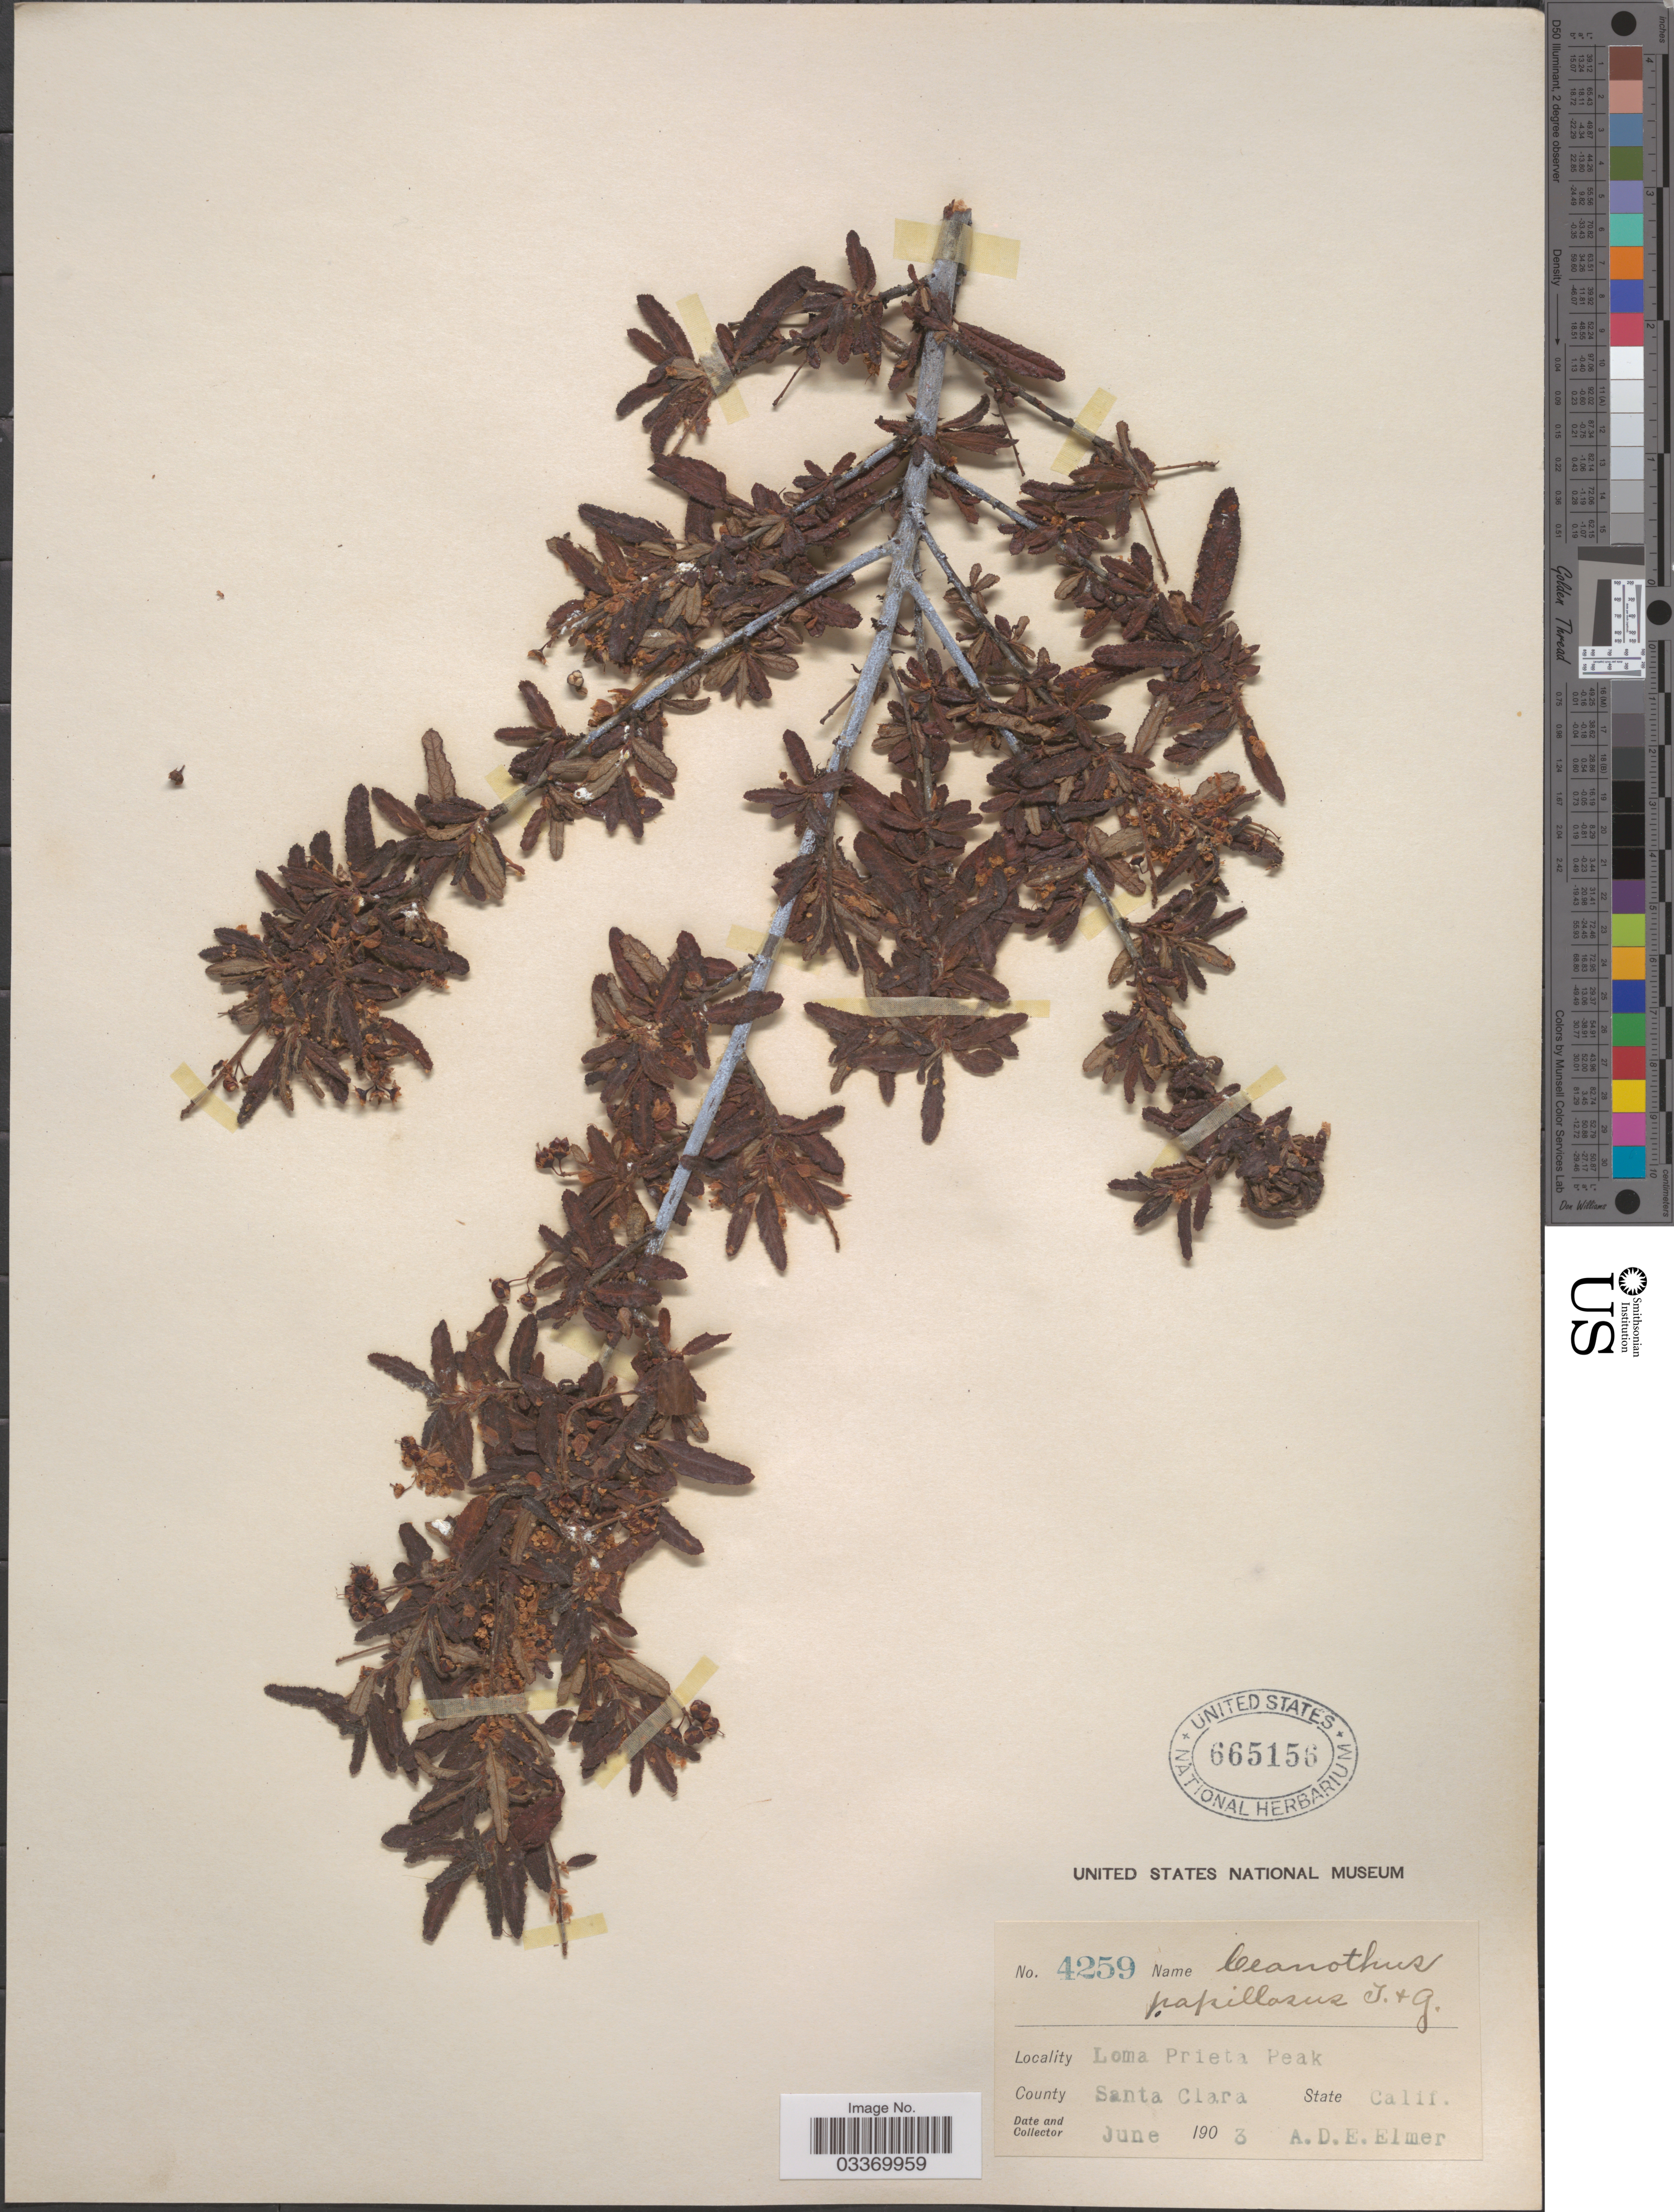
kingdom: Plantae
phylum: Tracheophyta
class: Magnoliopsida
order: Rosales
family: Rhamnaceae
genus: Ceanothus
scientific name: Ceanothus papillosus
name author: Torr. & A. Gray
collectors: A. D. E. Elmer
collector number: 4259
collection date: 1903-06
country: United States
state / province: California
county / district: Santa Clara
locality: Loma Prieta Peak. County Santa Clara.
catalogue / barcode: US 665156